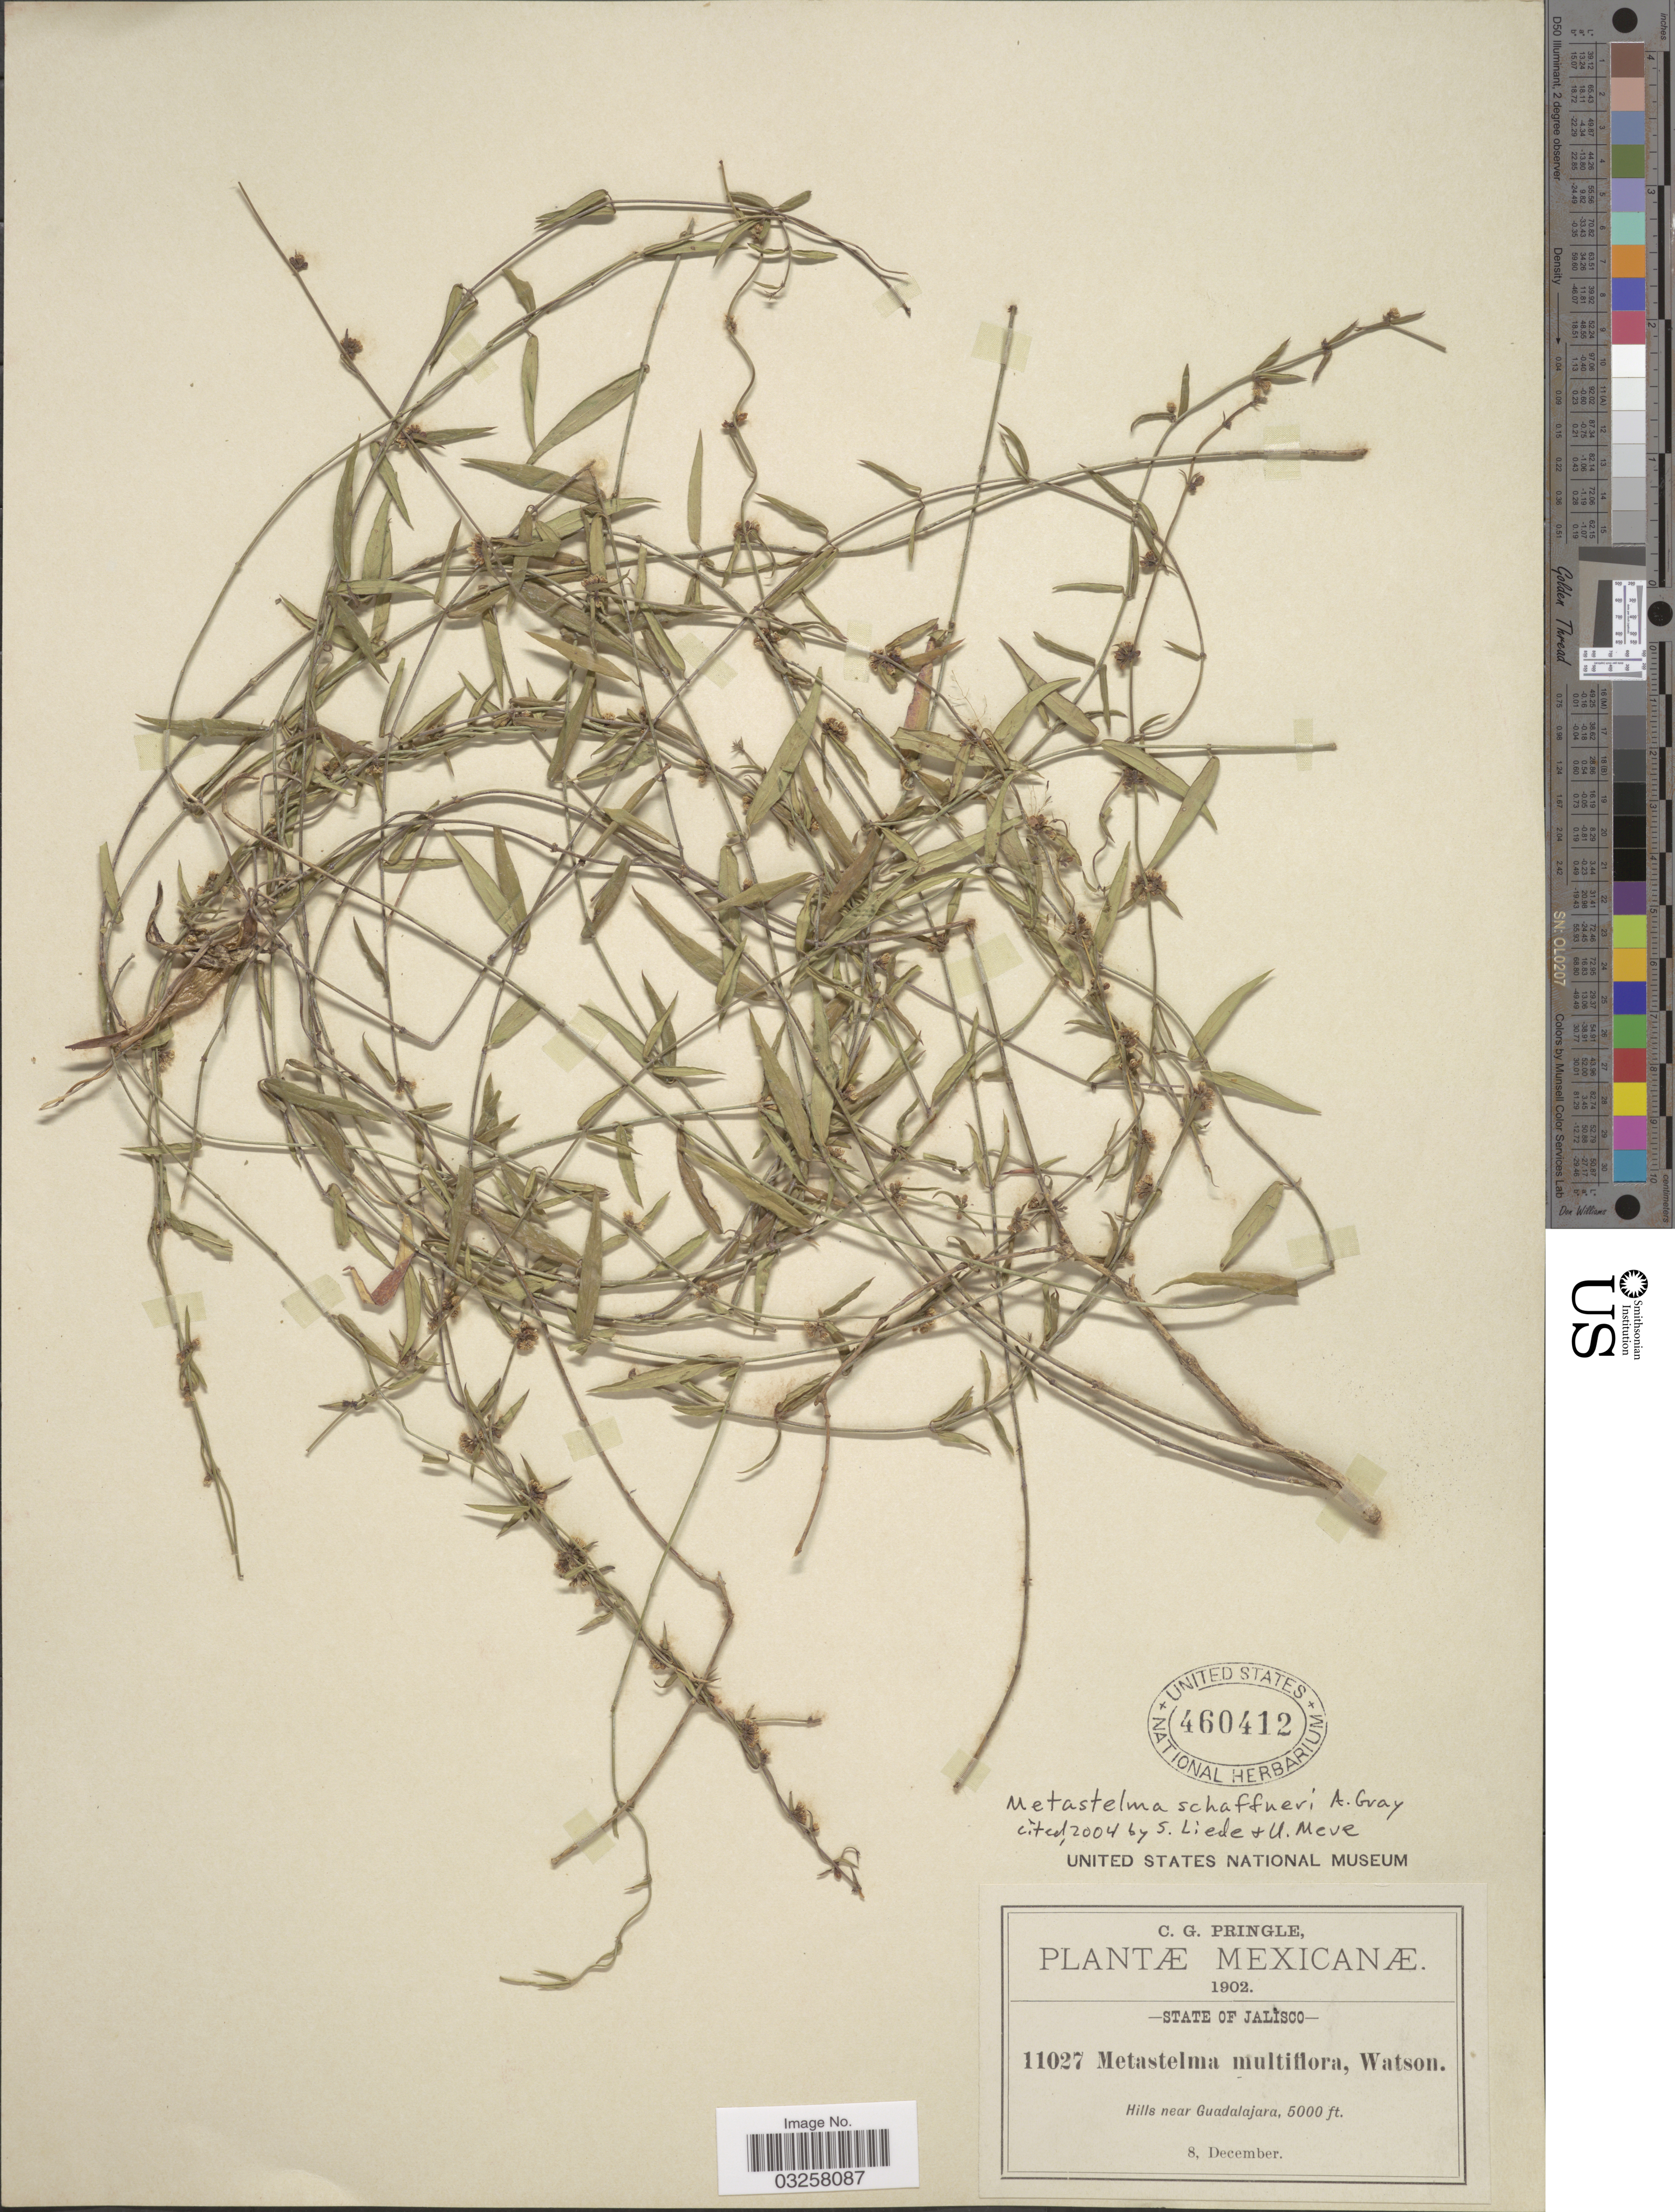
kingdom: Plantae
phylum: Tracheophyta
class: Magnoliopsida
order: Gentianales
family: Apocynaceae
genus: Metastelma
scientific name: Metastelma schaffneri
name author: A. Gray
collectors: C. G. Pringle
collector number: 11027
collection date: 1902-12-08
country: Mexico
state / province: Jalisco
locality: Hills near Guadalajara.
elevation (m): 1524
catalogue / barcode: US 460412